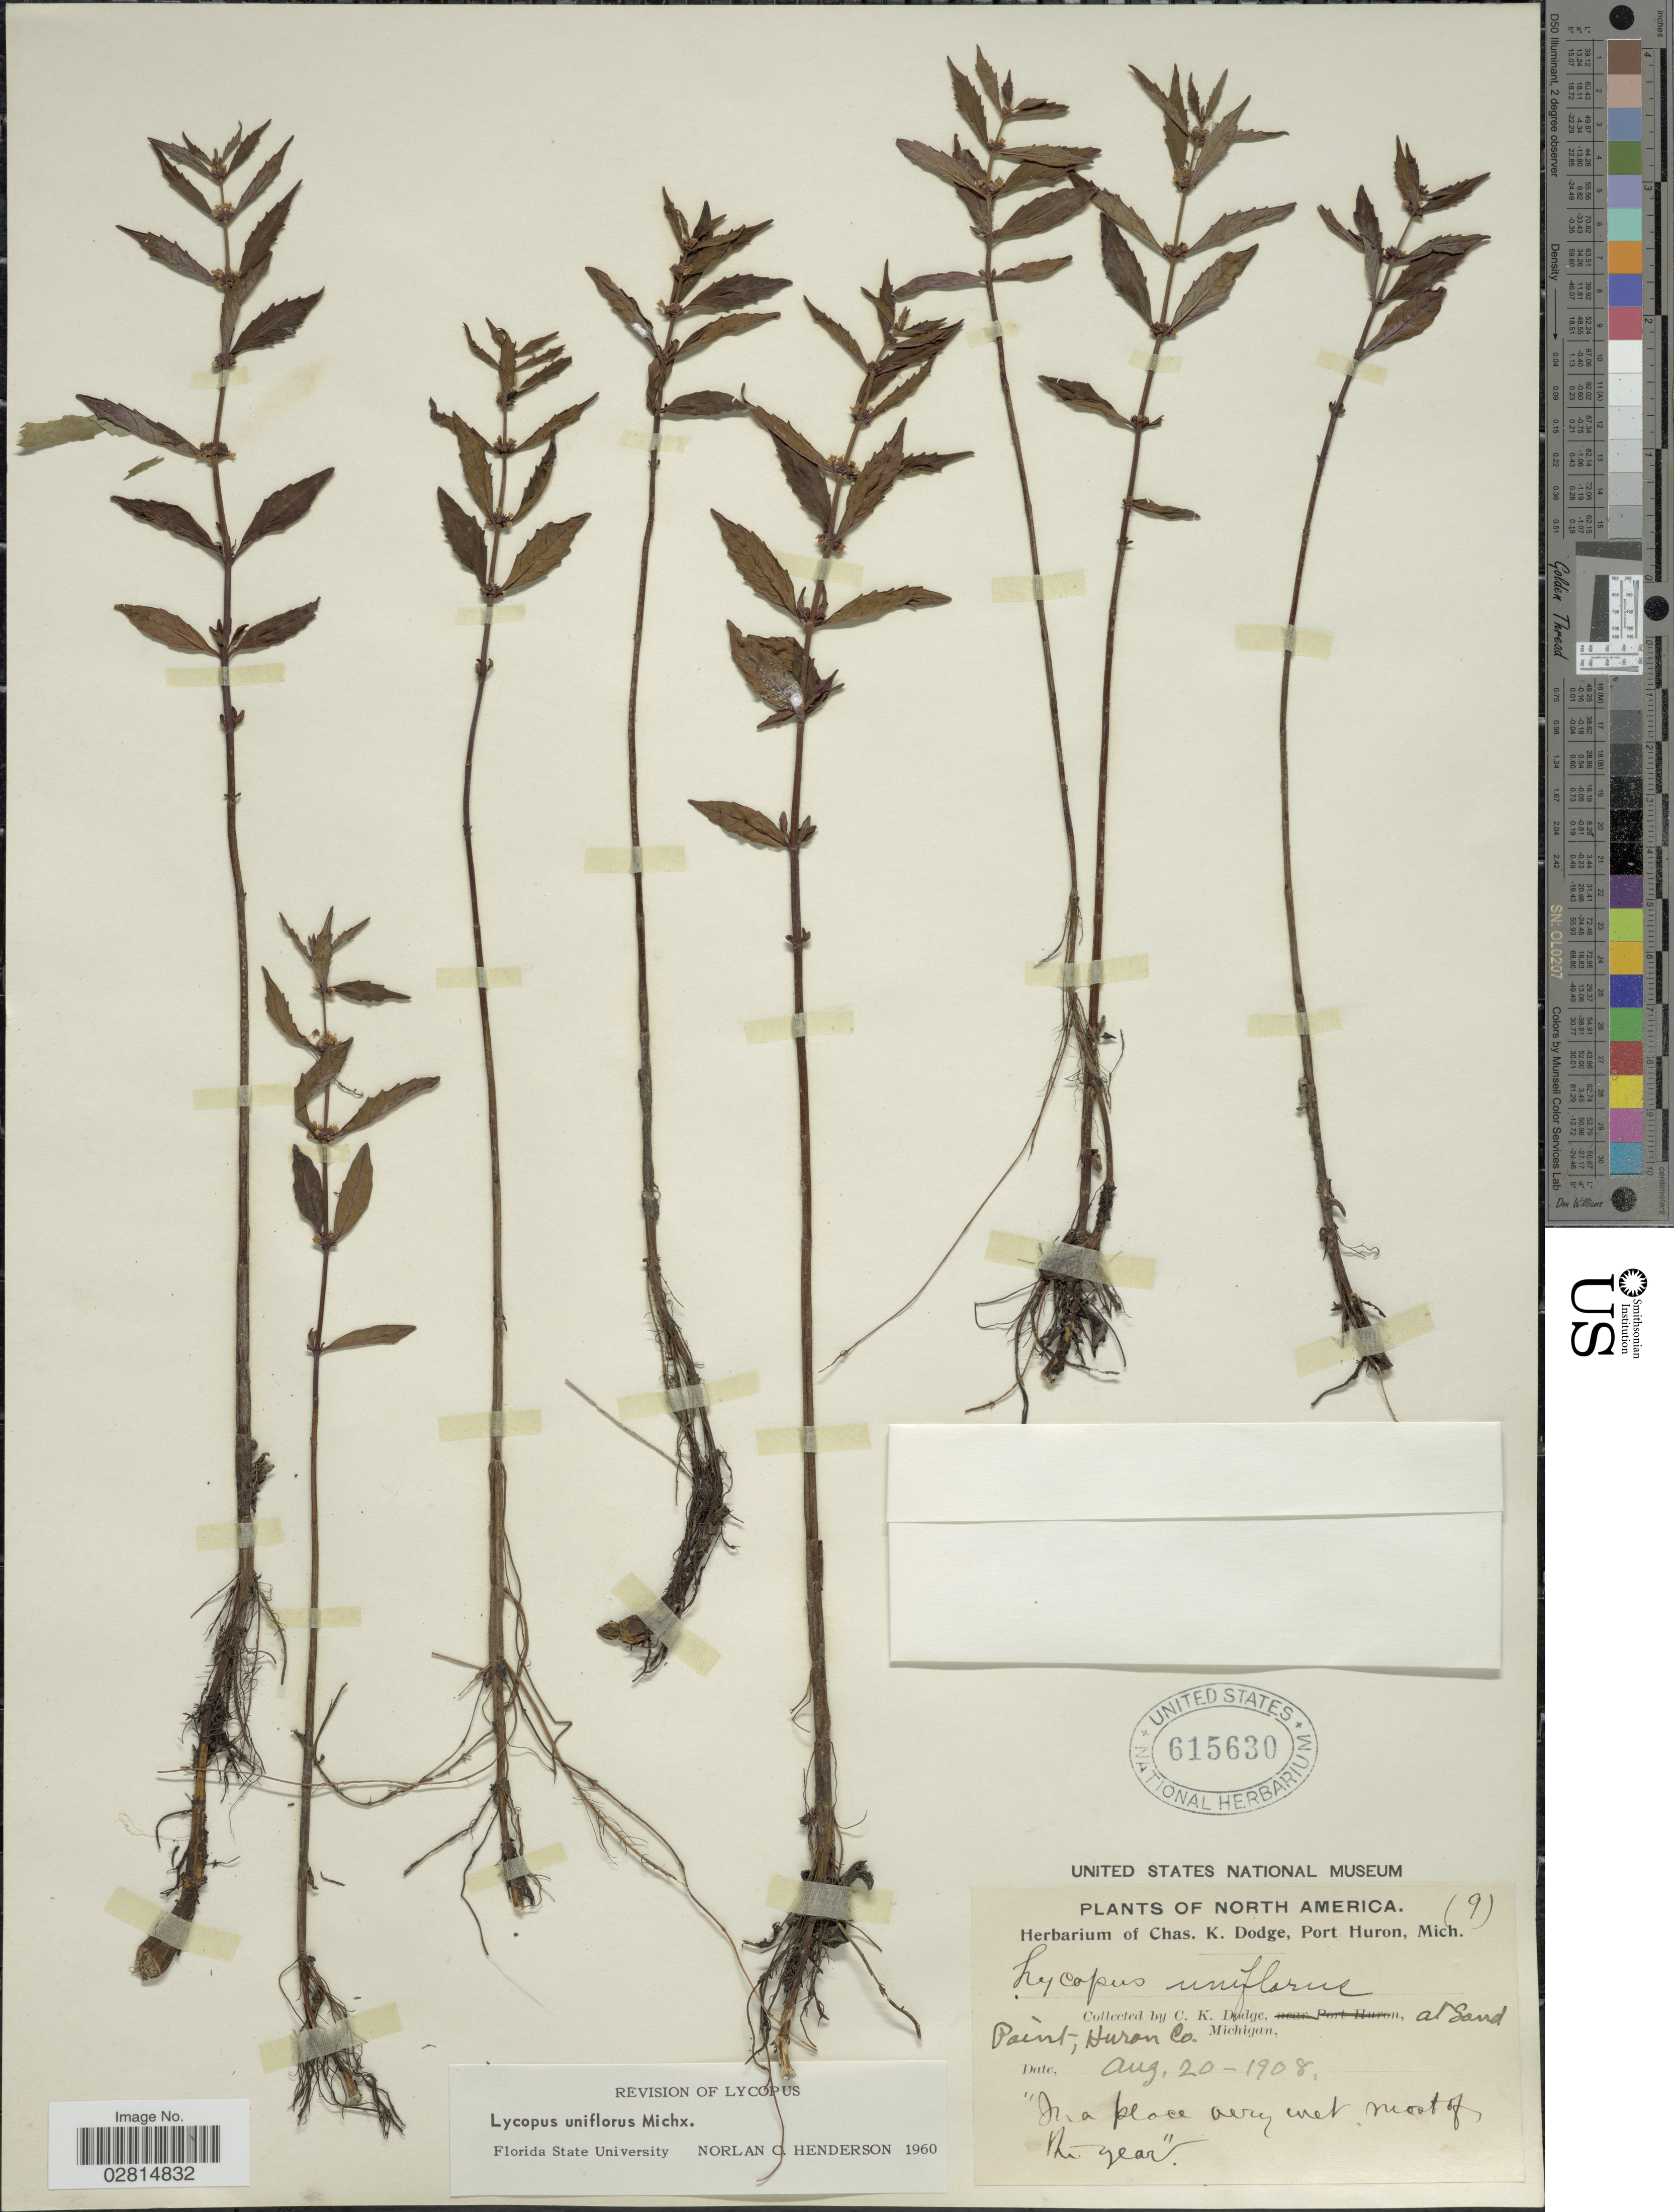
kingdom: Plantae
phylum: Tracheophyta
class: Magnoliopsida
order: Lamiales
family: Lamiaceae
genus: Lycopus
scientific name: Lycopus uniflorus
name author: Michx.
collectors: C. K. Dodge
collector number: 9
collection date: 1908-08-20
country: United States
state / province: Michigan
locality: At Sand Point, Huron Co.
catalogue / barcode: US 615630